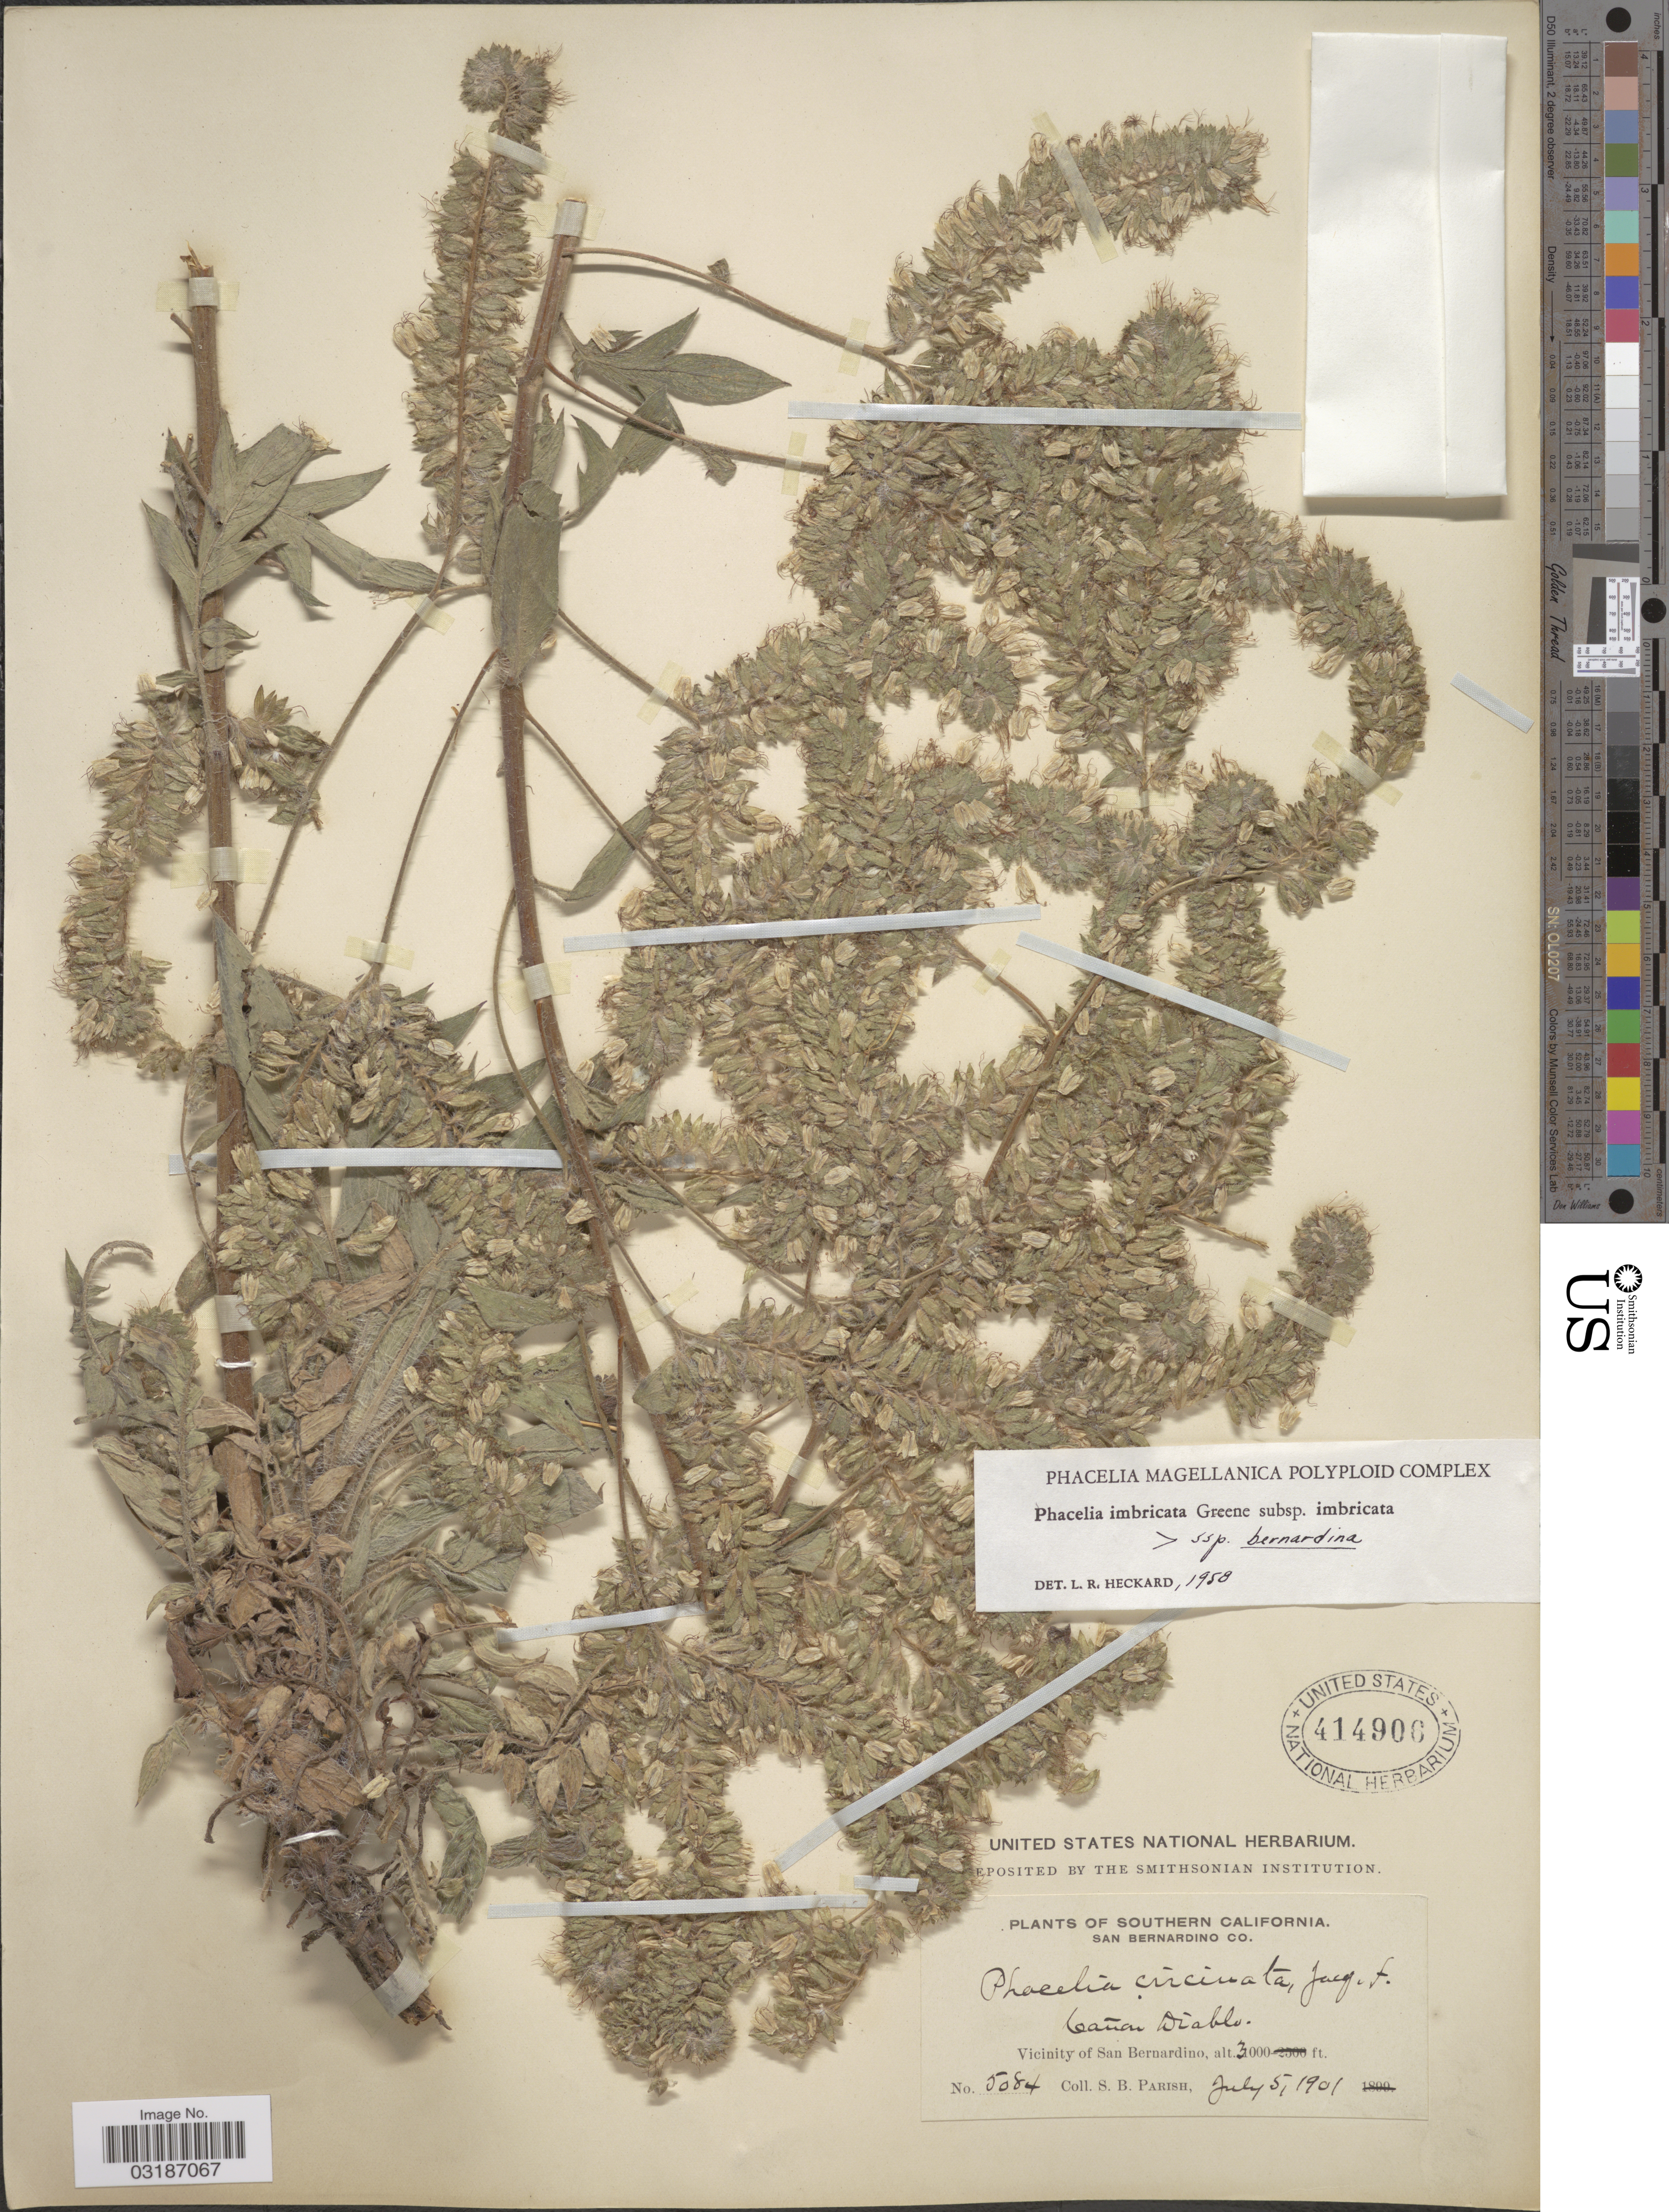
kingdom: Plantae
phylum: Tracheophyta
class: Magnoliopsida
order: Boraginales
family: Hydrophyllaceae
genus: Phacelia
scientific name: Phacelia imbricata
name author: Greene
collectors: S. B. Parish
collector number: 5084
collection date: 1901-07-05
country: United States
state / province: California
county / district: San Bernardino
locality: Southern California. San Bernardino Co. Cañon Diablo. Vicinity of San Bernardino.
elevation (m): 914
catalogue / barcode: US 414900